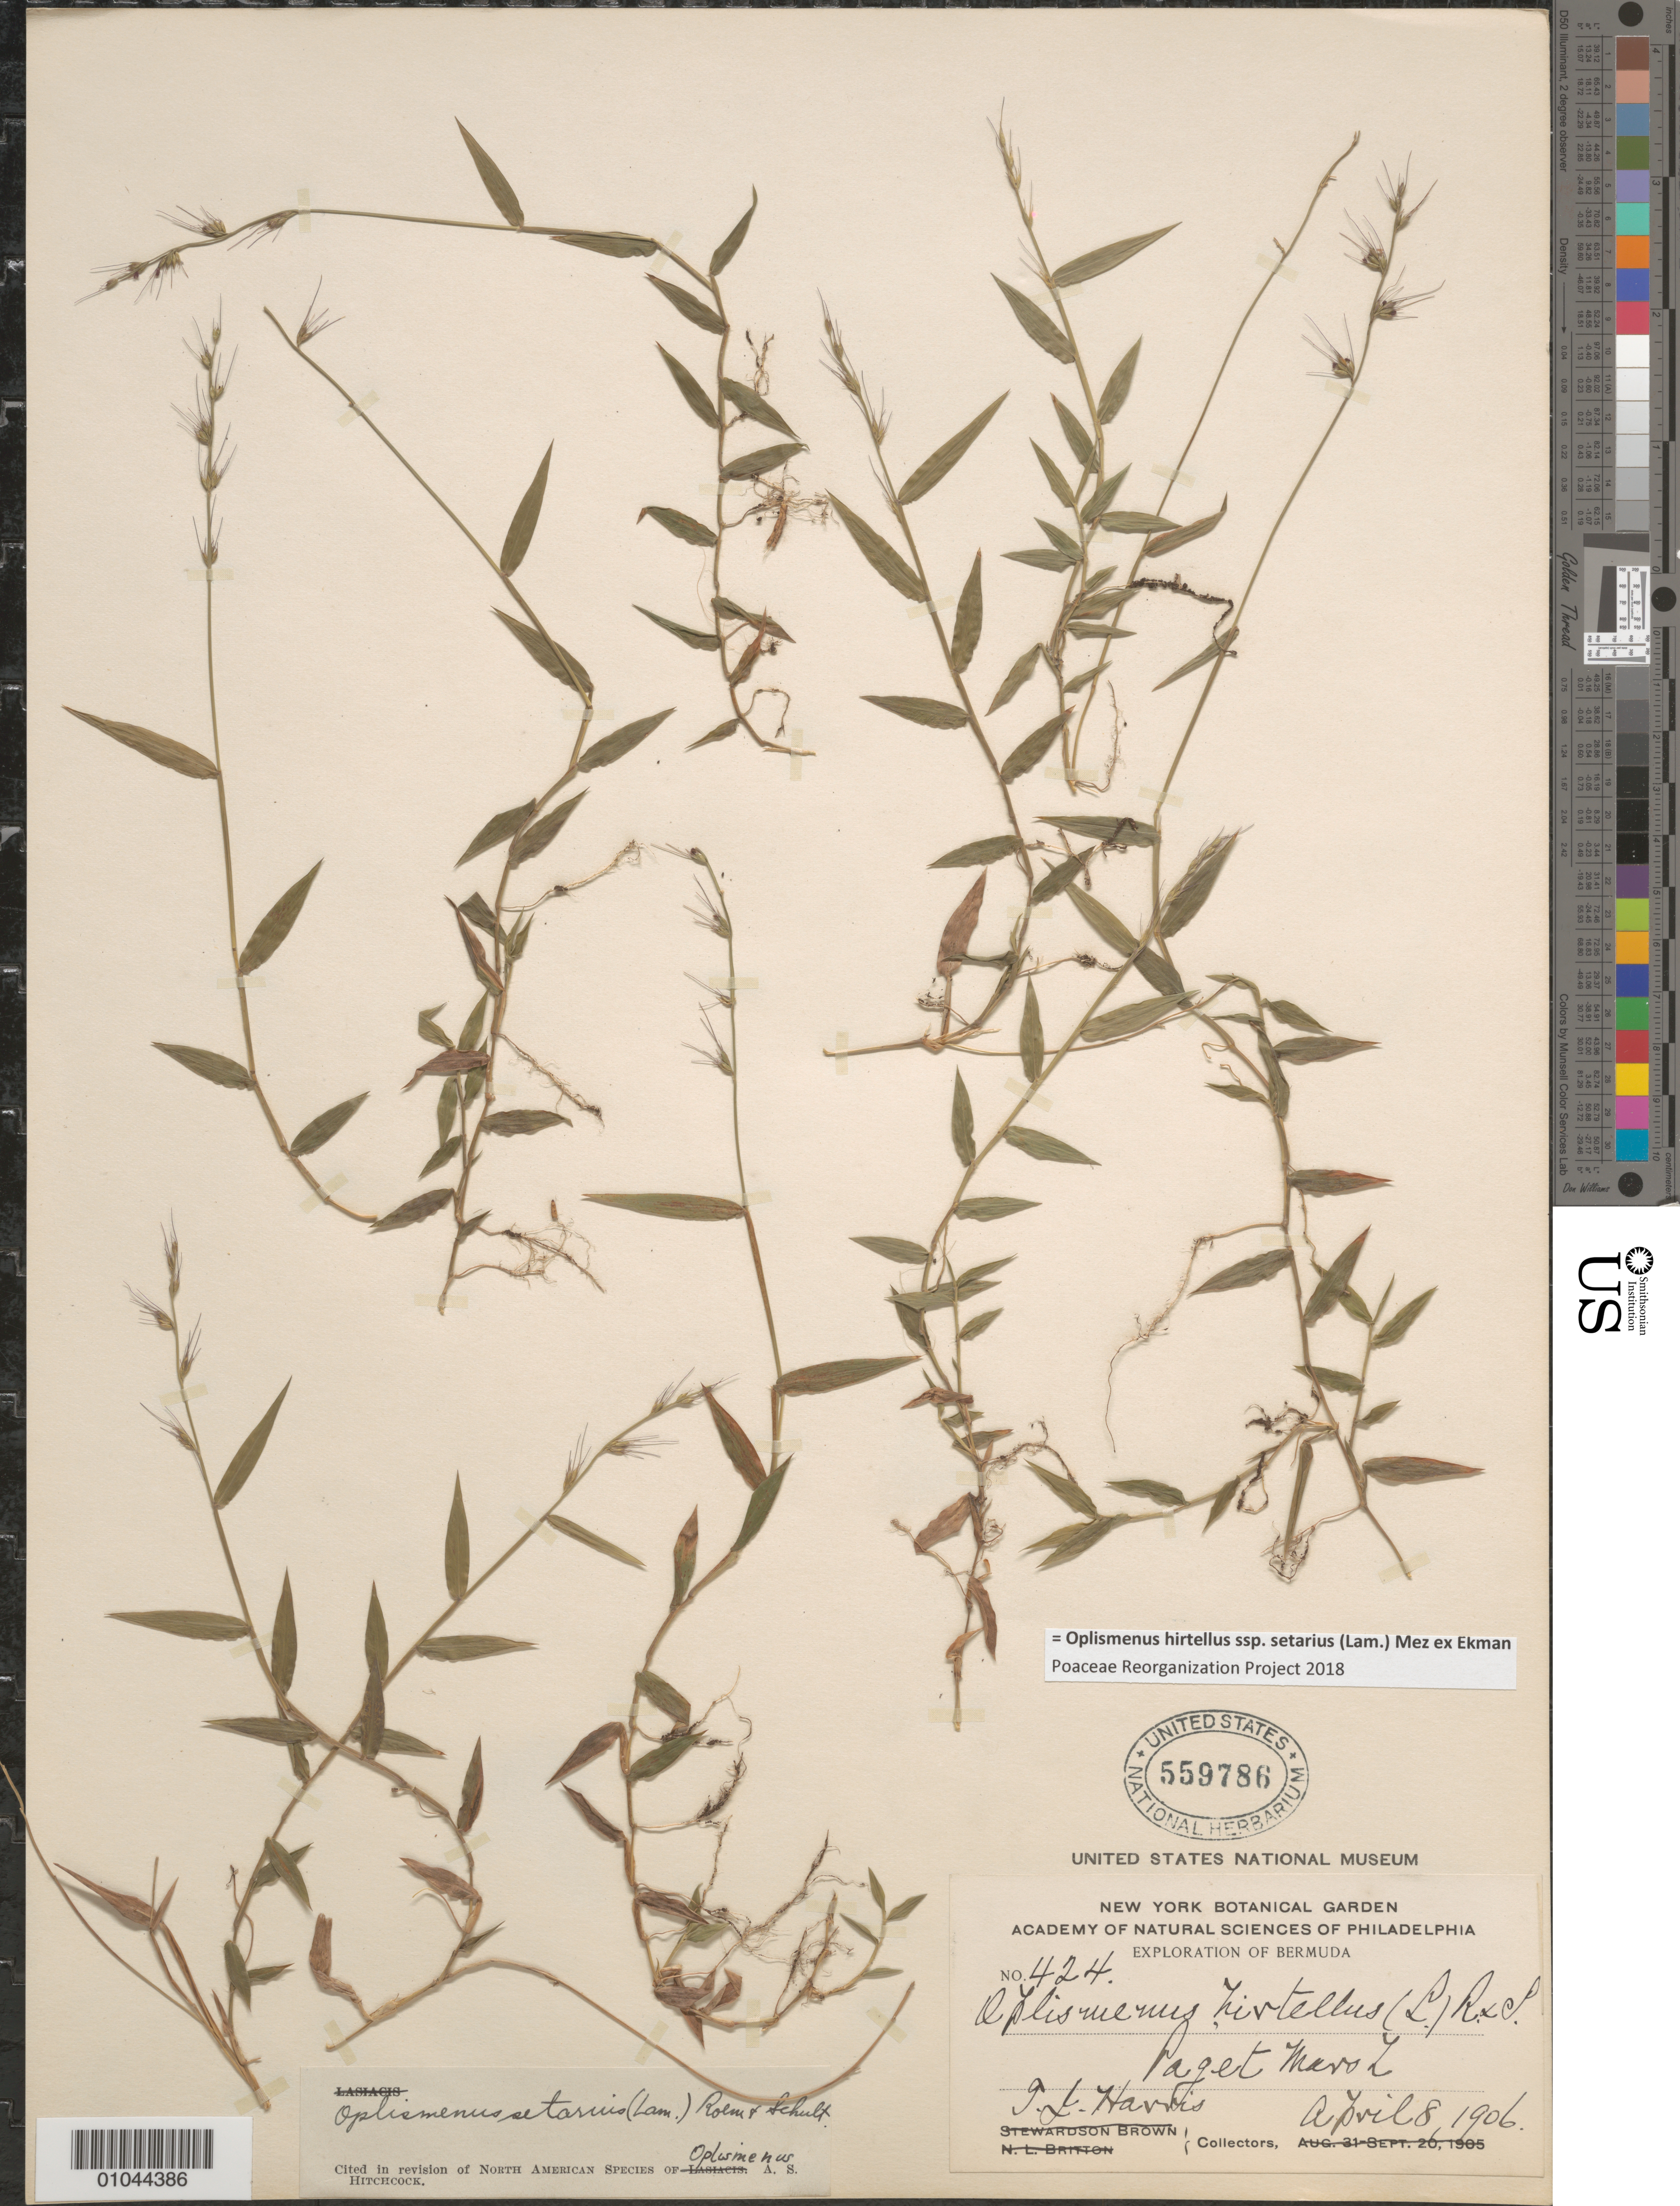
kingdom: Plantae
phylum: Tracheophyta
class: Liliopsida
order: Poales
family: Poaceae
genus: Oplismenus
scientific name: Oplismenus hirtellus subsp. setarius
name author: (Lam.) Mez ex Ekman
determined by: Poaceae Reorganization Project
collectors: T. Harris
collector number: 424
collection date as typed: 08 Apr 1906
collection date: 1906-04-08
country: Bermuda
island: Bermuda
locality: Paget Marsh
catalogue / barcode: US 559786